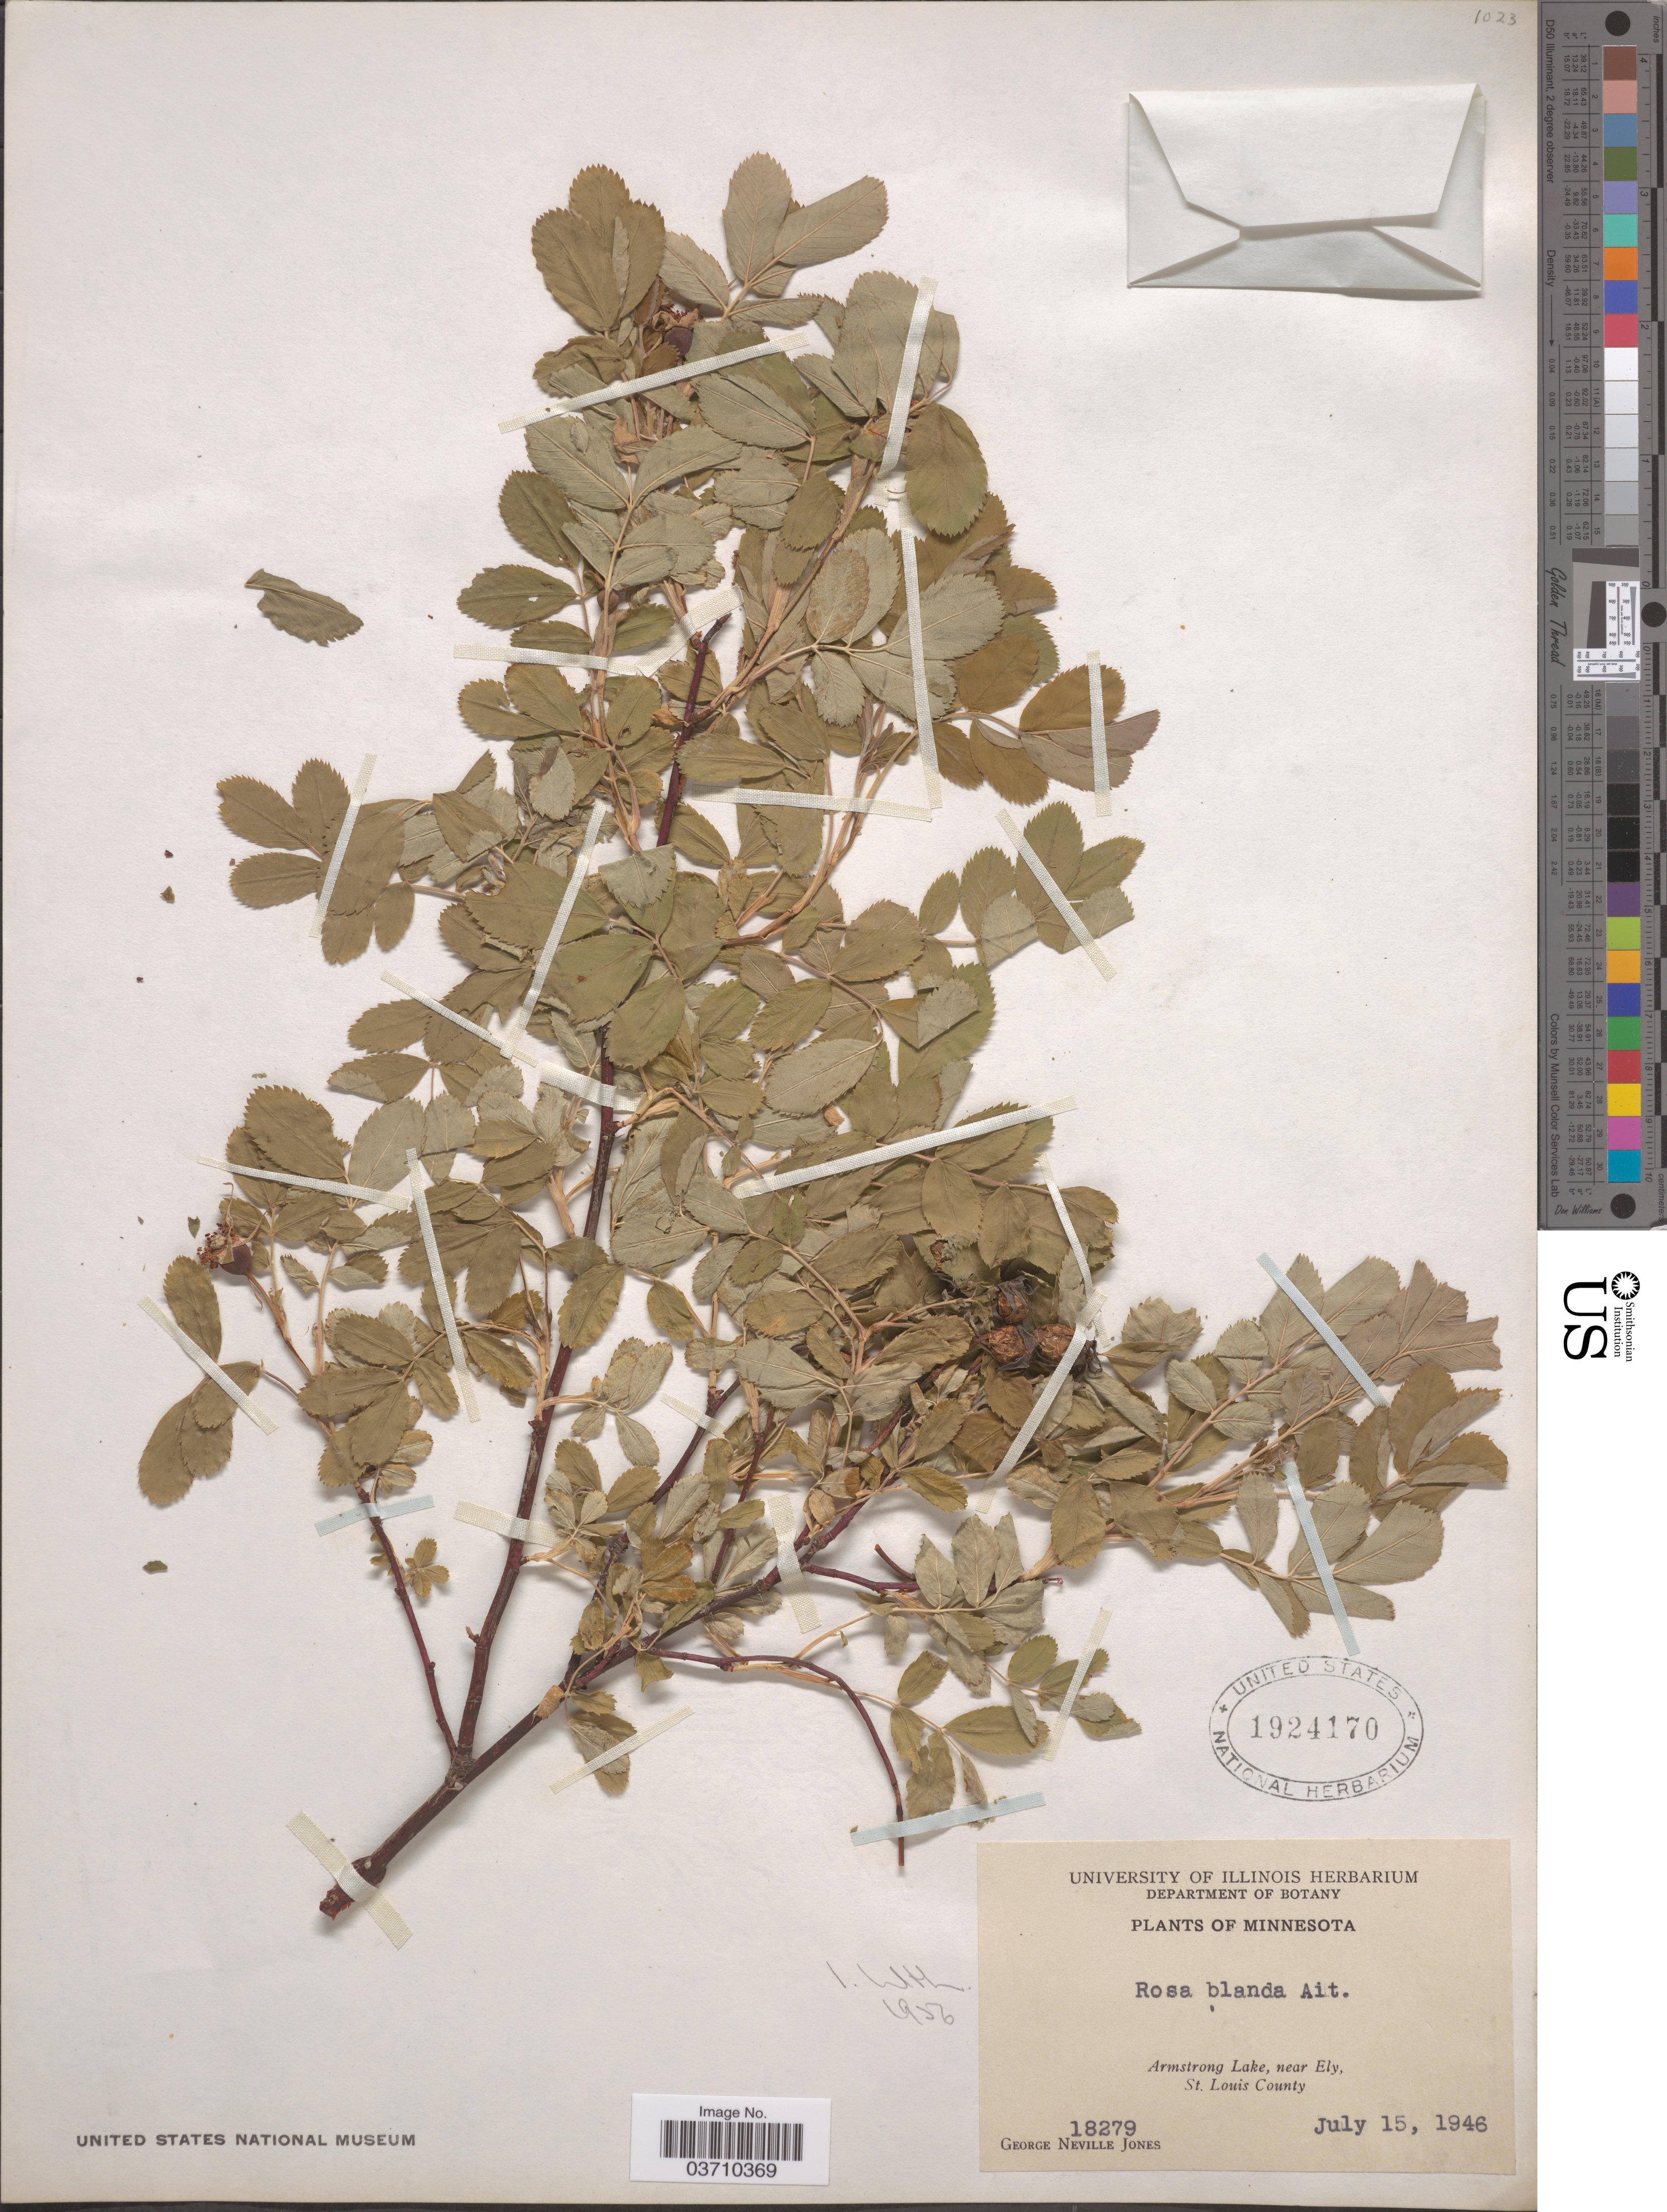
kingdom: Plantae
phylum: Tracheophyta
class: Magnoliopsida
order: Rosales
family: Rosaceae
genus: Rosa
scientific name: Rosa blanda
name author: Aiton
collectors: G. N. Jones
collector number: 18279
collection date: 1946-07-15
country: United States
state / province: Minnesota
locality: Armstrong Lake, near Ely, St. Louis County.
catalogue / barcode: US 1924170